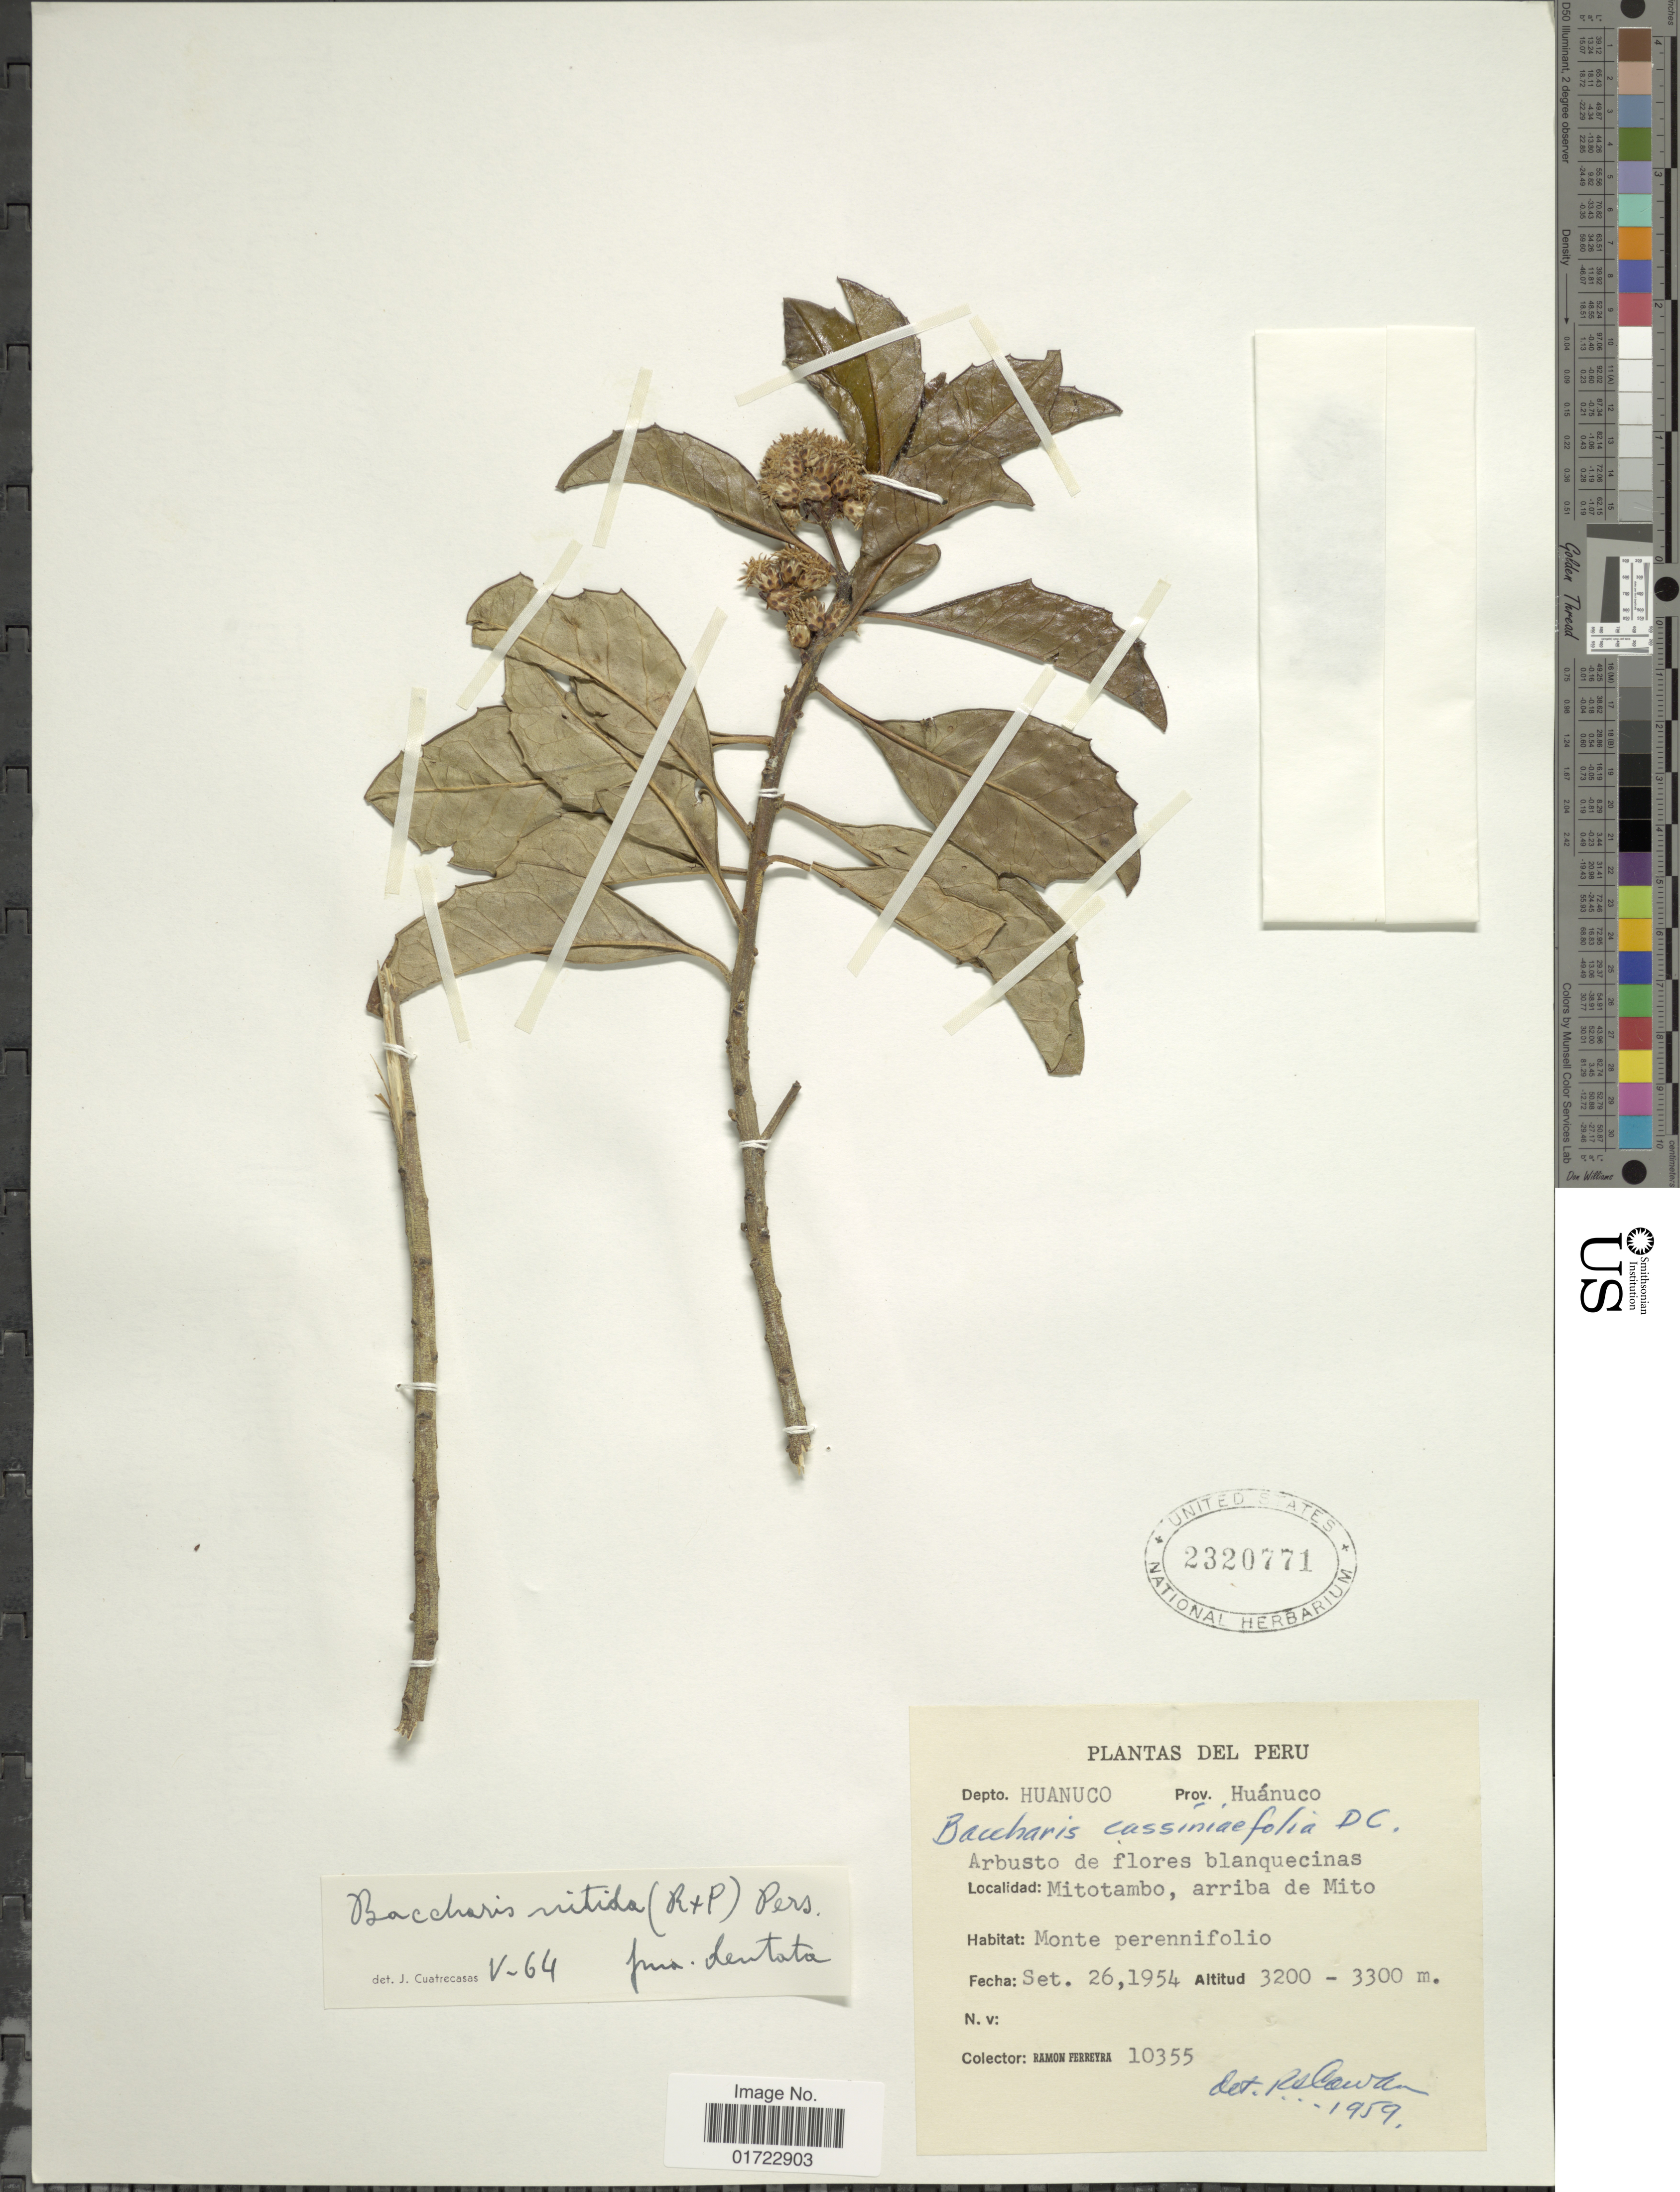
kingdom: Plantae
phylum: Tracheophyta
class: Magnoliopsida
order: Asterales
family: Asteraceae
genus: Baccharis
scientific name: Baccharis nitida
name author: (Ruiz & Pav.) Pers.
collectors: R. A. Ferreyra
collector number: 10355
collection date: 1954-09-26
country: Peru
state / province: Huánuco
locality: Prov. Huánuco. Mitotambo, arriba de Mito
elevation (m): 3200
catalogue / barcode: US 2320771